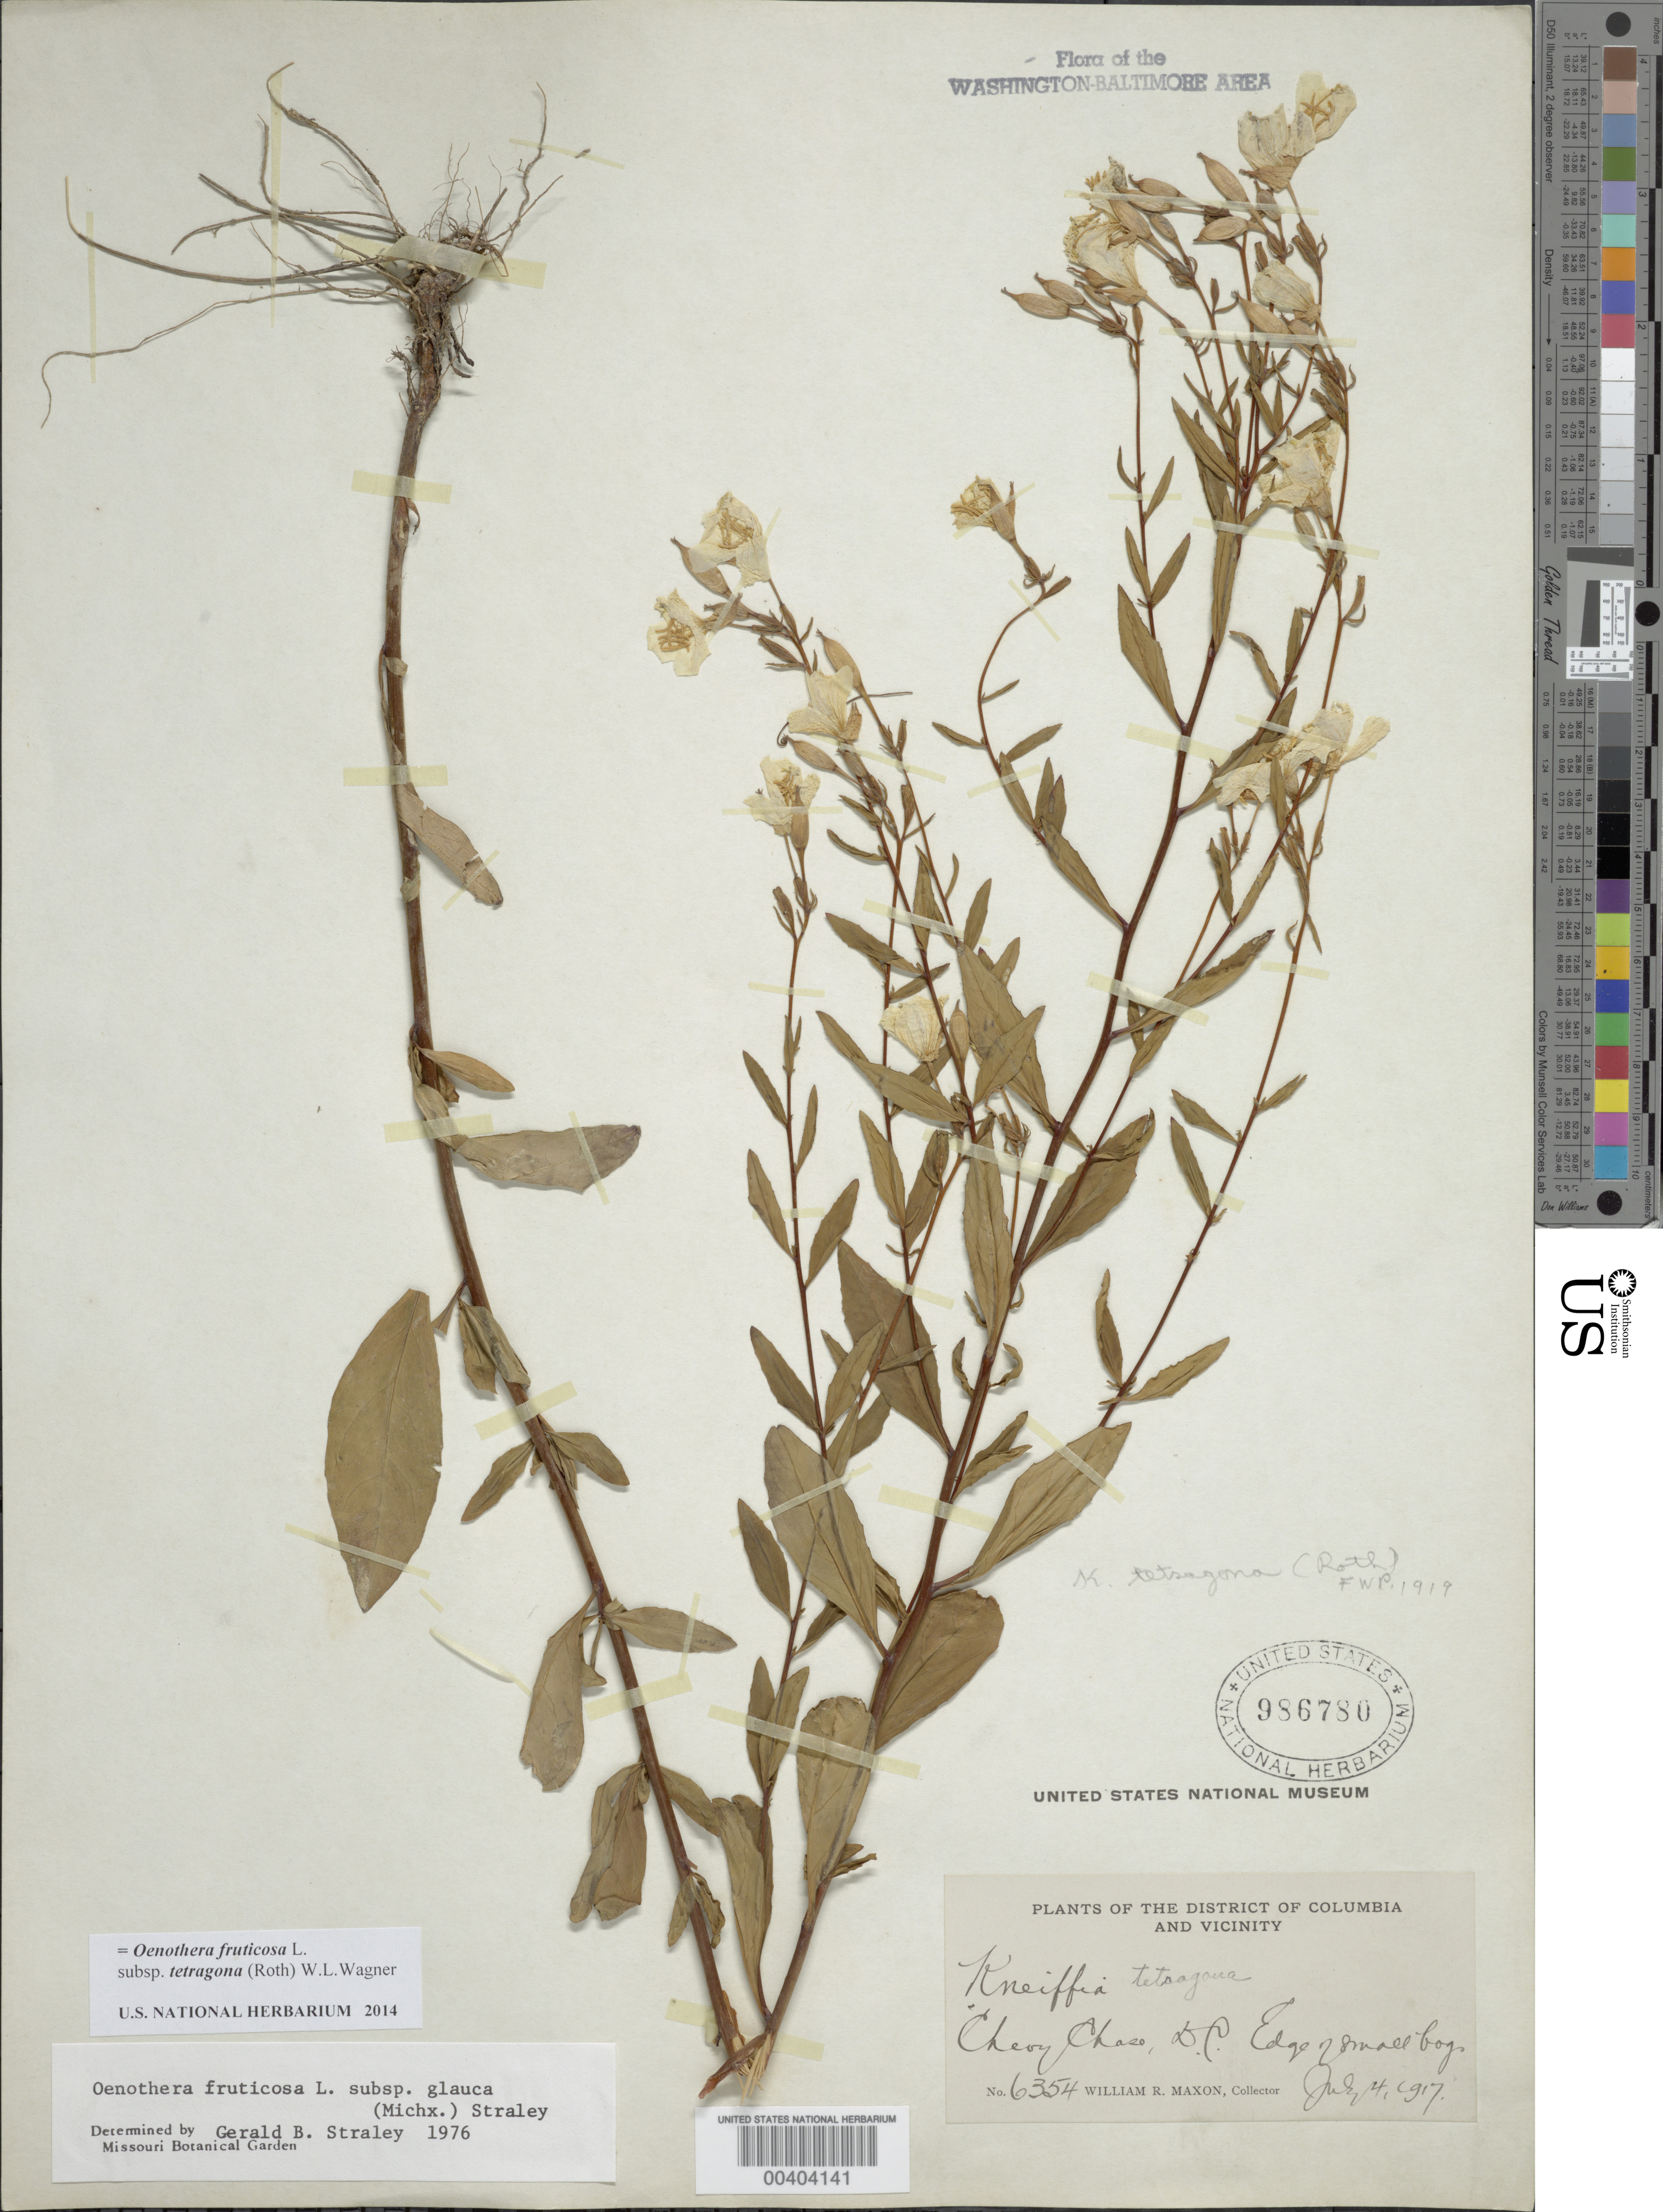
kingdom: Plantae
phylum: Tracheophyta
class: Magnoliopsida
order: Myrtales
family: Onagraceae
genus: Oenothera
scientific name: Oenothera fruticosa subsp. tetragona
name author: (Roth) W.L. Wagner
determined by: Wagner, W. L., (BOT), Smithsonian Institution - National Museum of Natural History (UNITED STATES)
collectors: W. R. Maxon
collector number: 6354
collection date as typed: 04 Jul 1917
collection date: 1917-07-04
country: United States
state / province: District of Columbia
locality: Chevy Chase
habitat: Edge of small bog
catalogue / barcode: US 986780